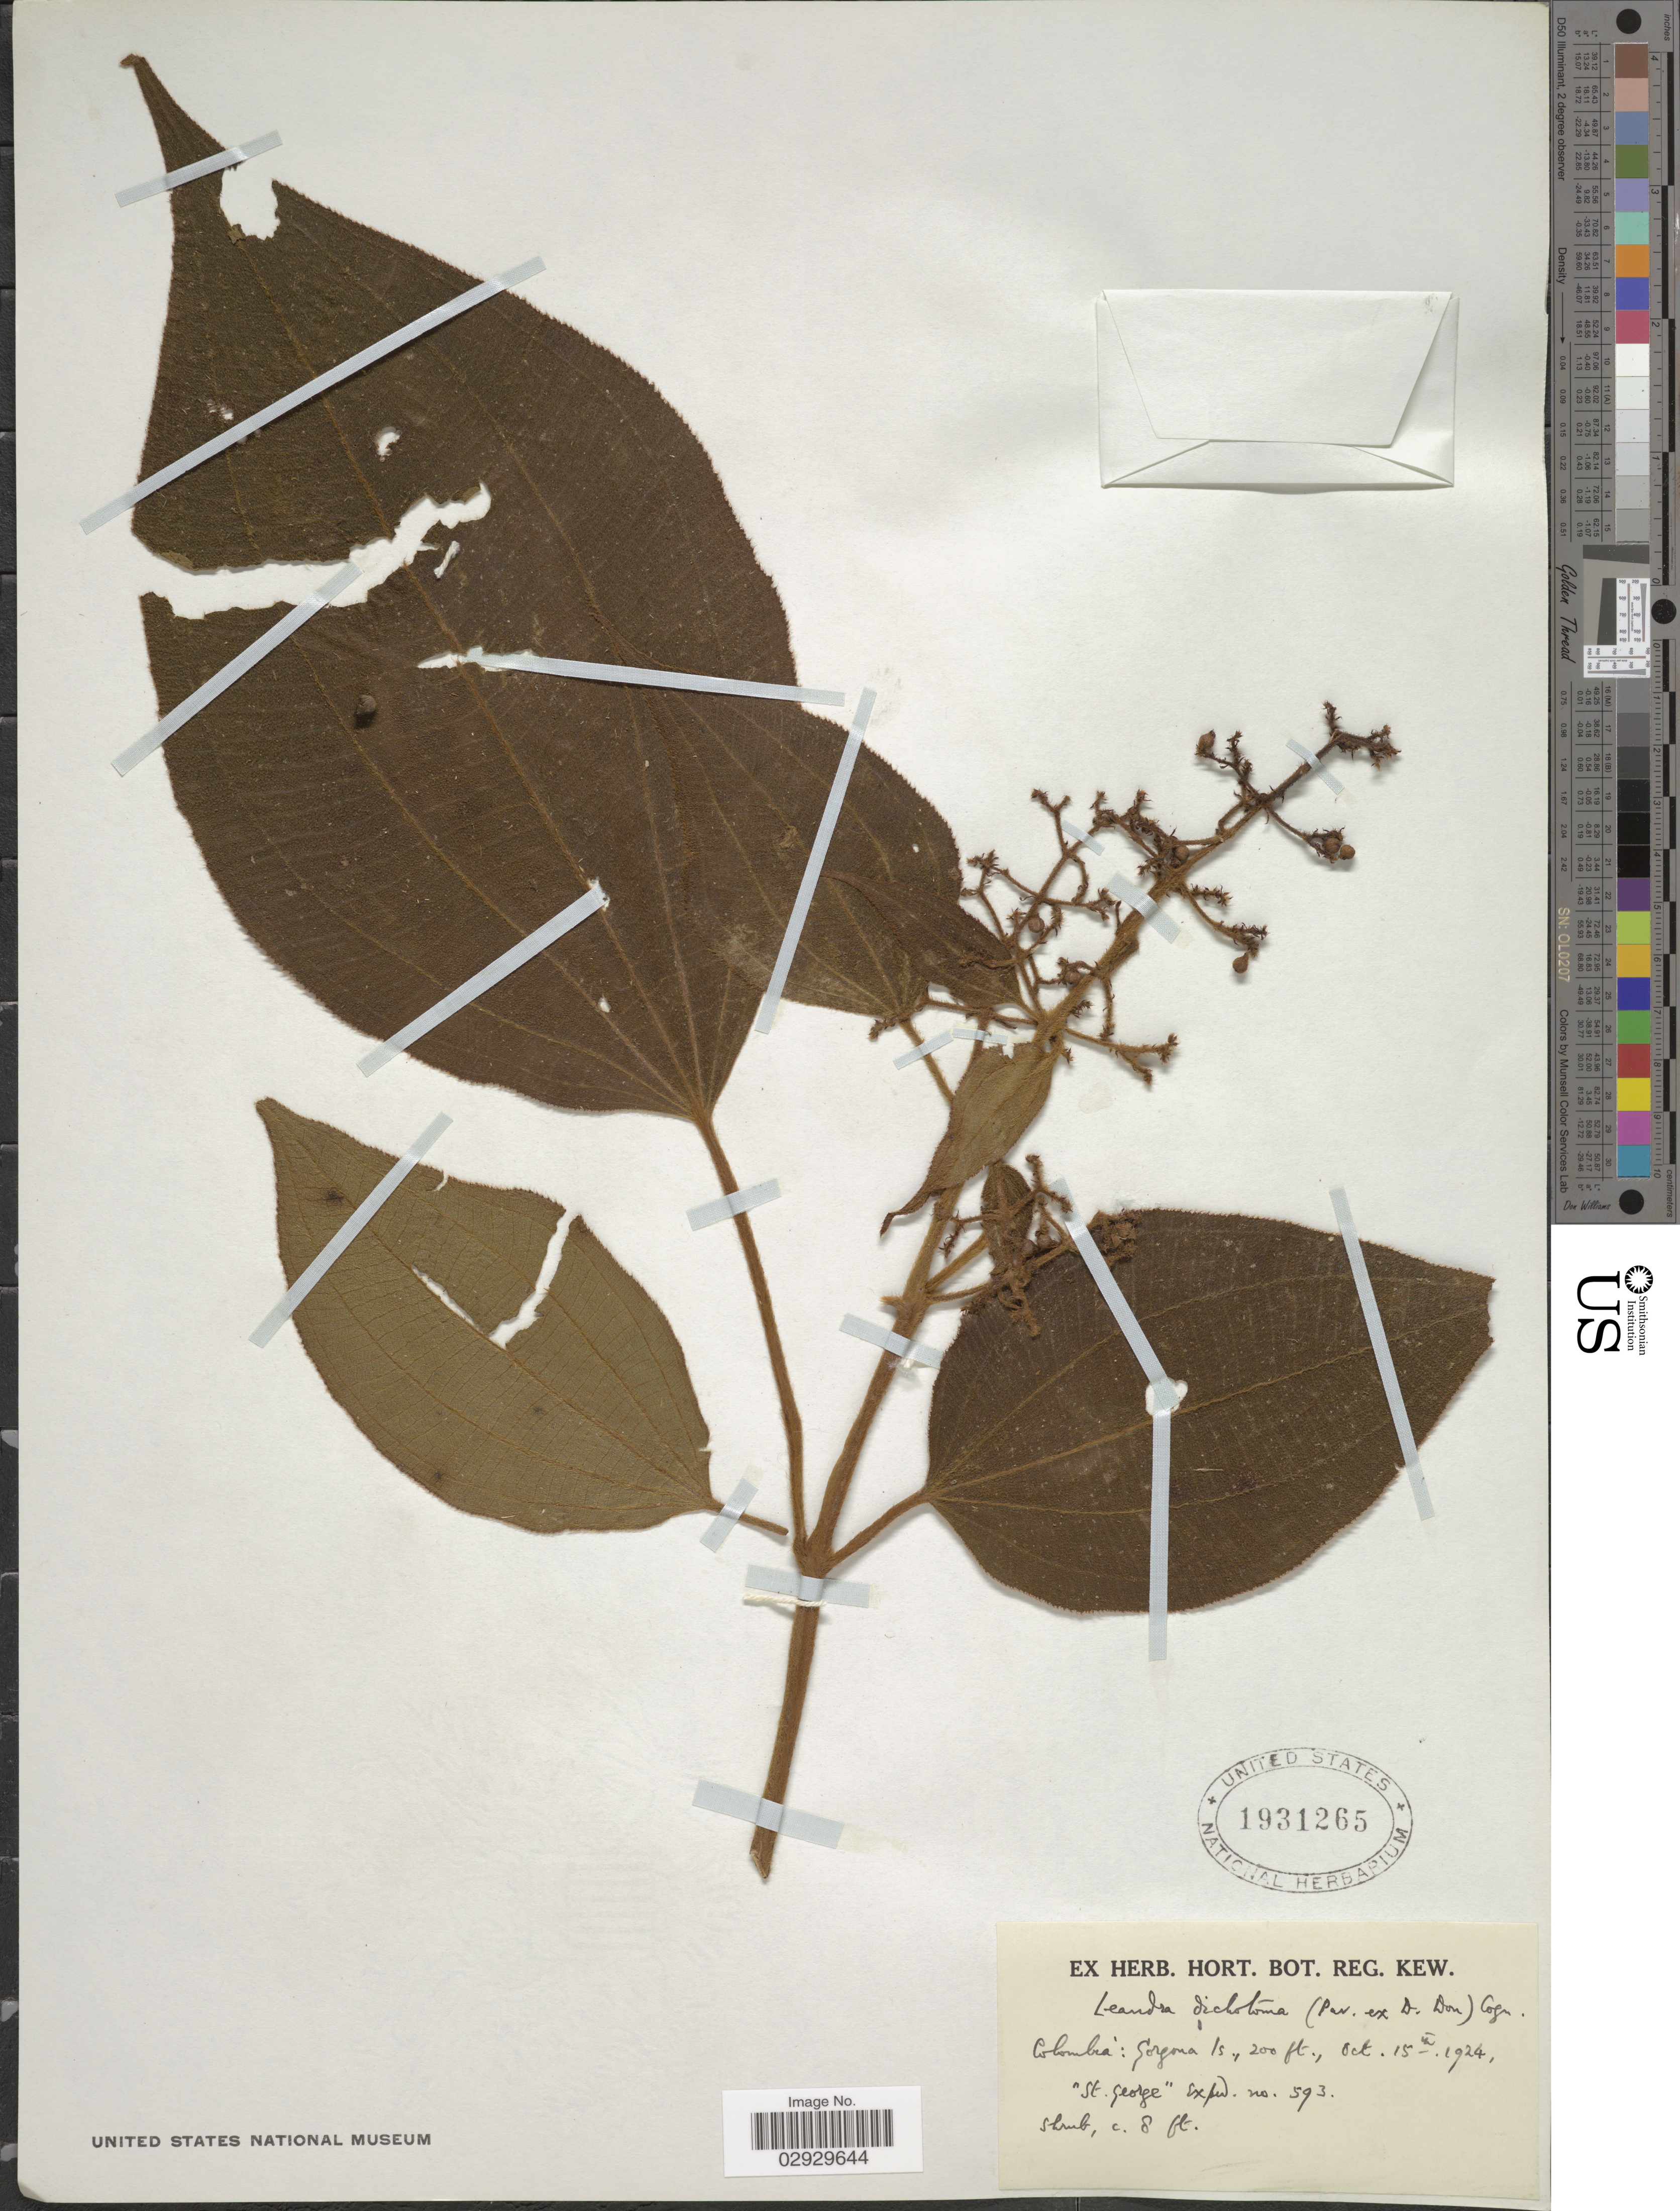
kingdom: Plantae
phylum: Tracheophyta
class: Magnoliopsida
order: Myrtales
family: Melastomataceae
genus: Leandra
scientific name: Leandra granatensis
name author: Gleason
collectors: St. George Exped.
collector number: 593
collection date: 1924-10-15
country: Colombia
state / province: Cauca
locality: Gorgona Is.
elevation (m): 61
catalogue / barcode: US 1931265